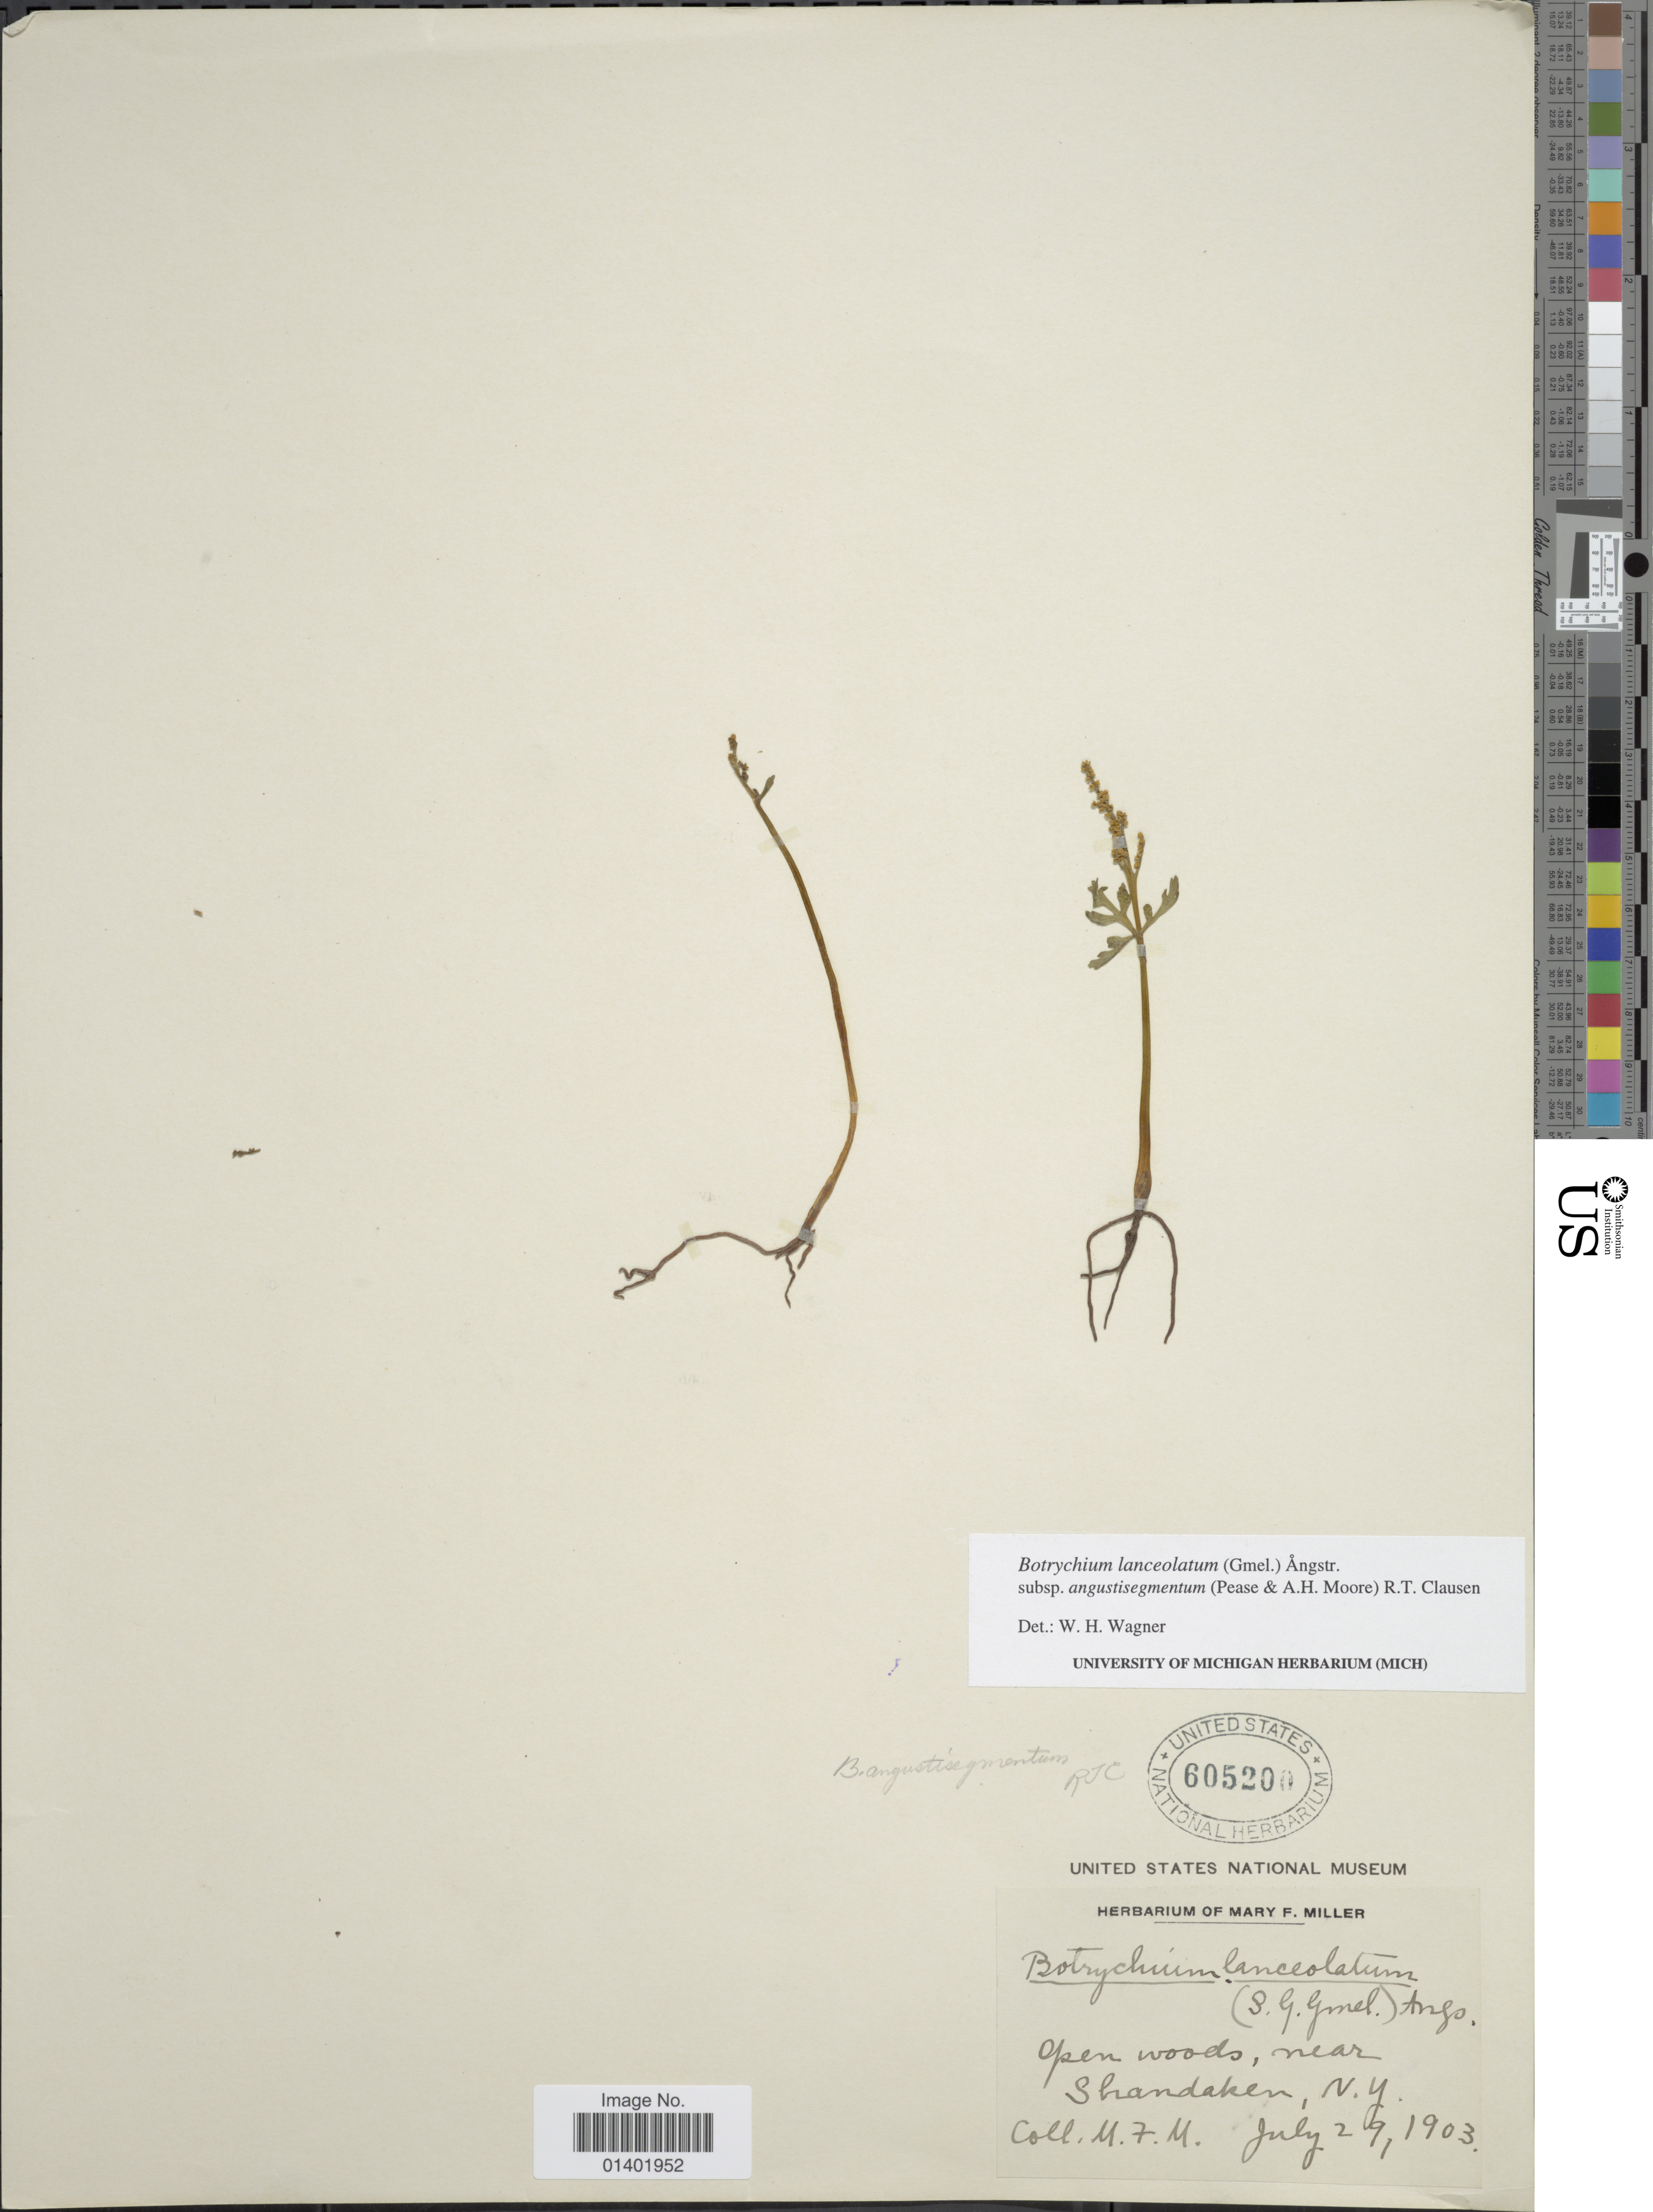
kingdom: Plantae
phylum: Tracheophyta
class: Polypodiopsida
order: Ophioglossales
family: Ophioglossaceae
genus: Botrychium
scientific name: Botrychium lanceolatum subsp. angustisegmentum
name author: (Pease & A.H. Moore) R.T. Clausen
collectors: M. F. Miller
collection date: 1903-07-29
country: United States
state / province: New York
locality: Open woods, near Shandaken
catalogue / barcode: US 605200